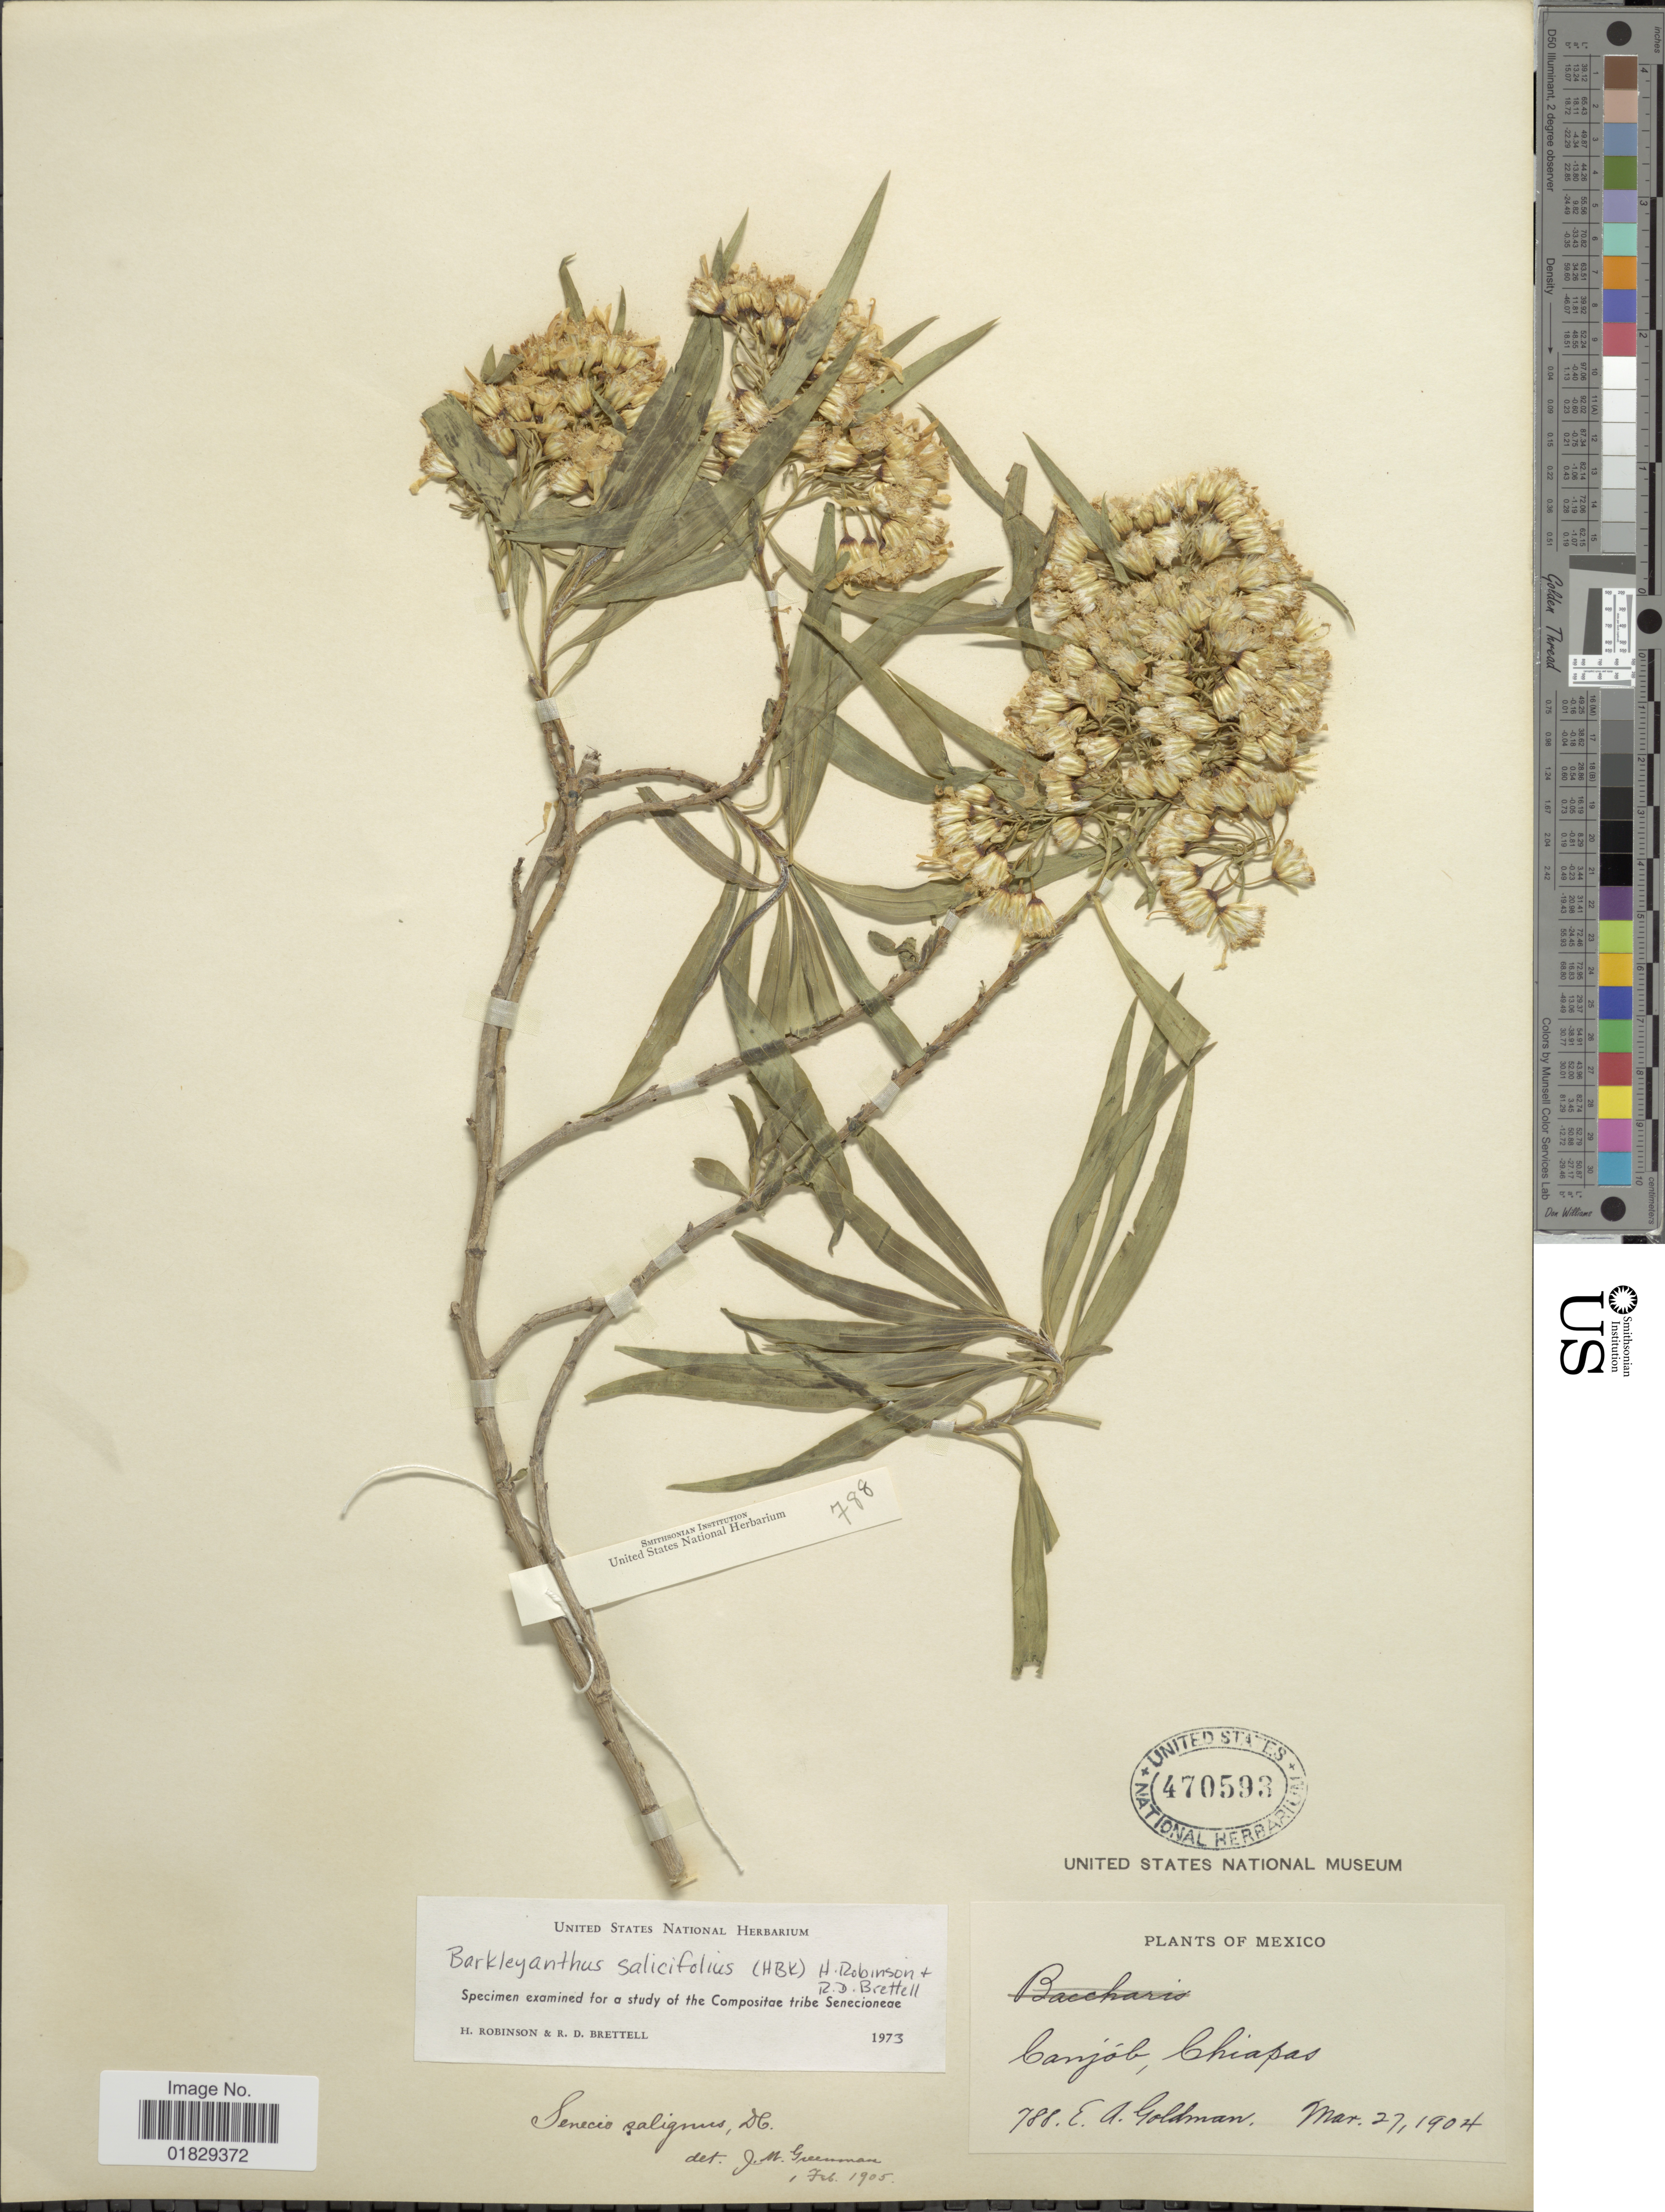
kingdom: Plantae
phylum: Tracheophyta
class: Magnoliopsida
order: Asterales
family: Asteraceae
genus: Barkleyanthus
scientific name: Barkleyanthus salicifolius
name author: (Kunth) H. Rob. & Brettell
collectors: E. A. Goldman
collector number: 788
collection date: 1904-03-27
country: Mexico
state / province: Chiapas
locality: Canjób, Chiapas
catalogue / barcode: US 470593